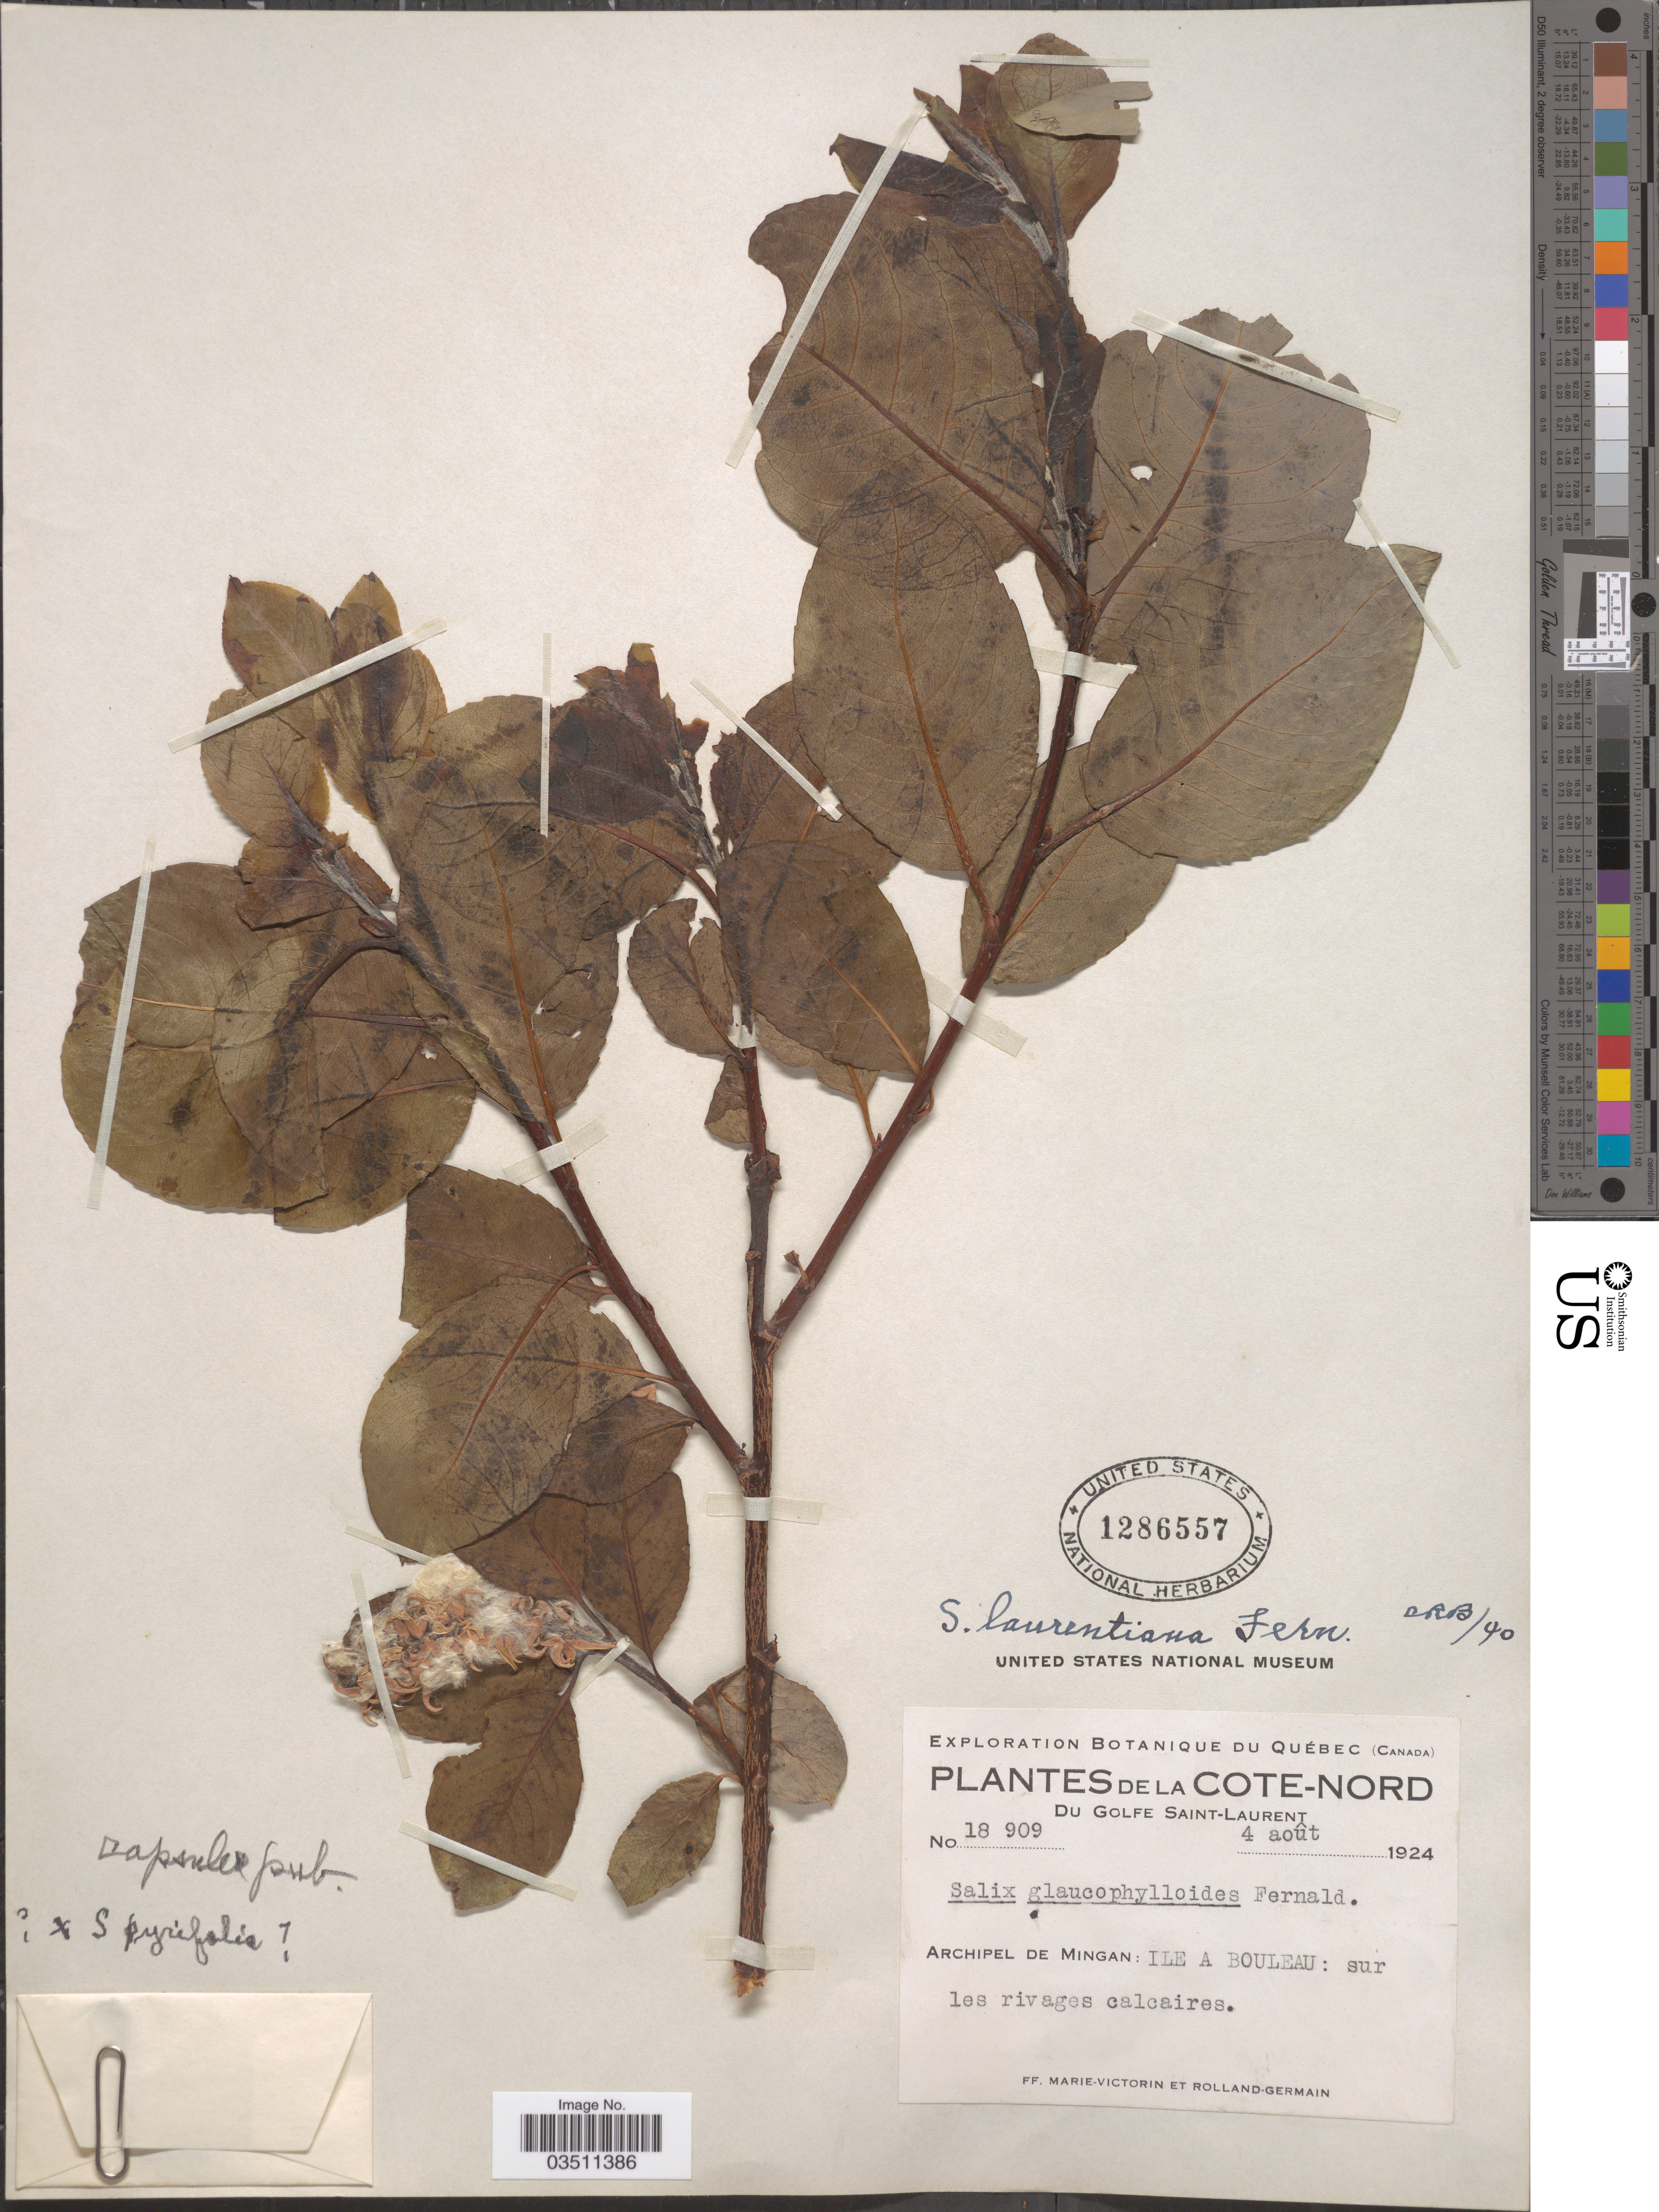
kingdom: Plantae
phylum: Tracheophyta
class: Magnoliopsida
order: Malpighiales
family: Salicaceae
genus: Salix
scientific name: Salix laurentiana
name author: Fernald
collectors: F. Marie-Victorin & Rolland-Germain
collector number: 18909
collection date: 1924-08-04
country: Canada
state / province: Quebec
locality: La Cote-Nord, Du golfe Saint-Laurent. Archipel de Mingan: Ile a Bouleau: sur les rivages calcaires.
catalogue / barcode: US 1286557